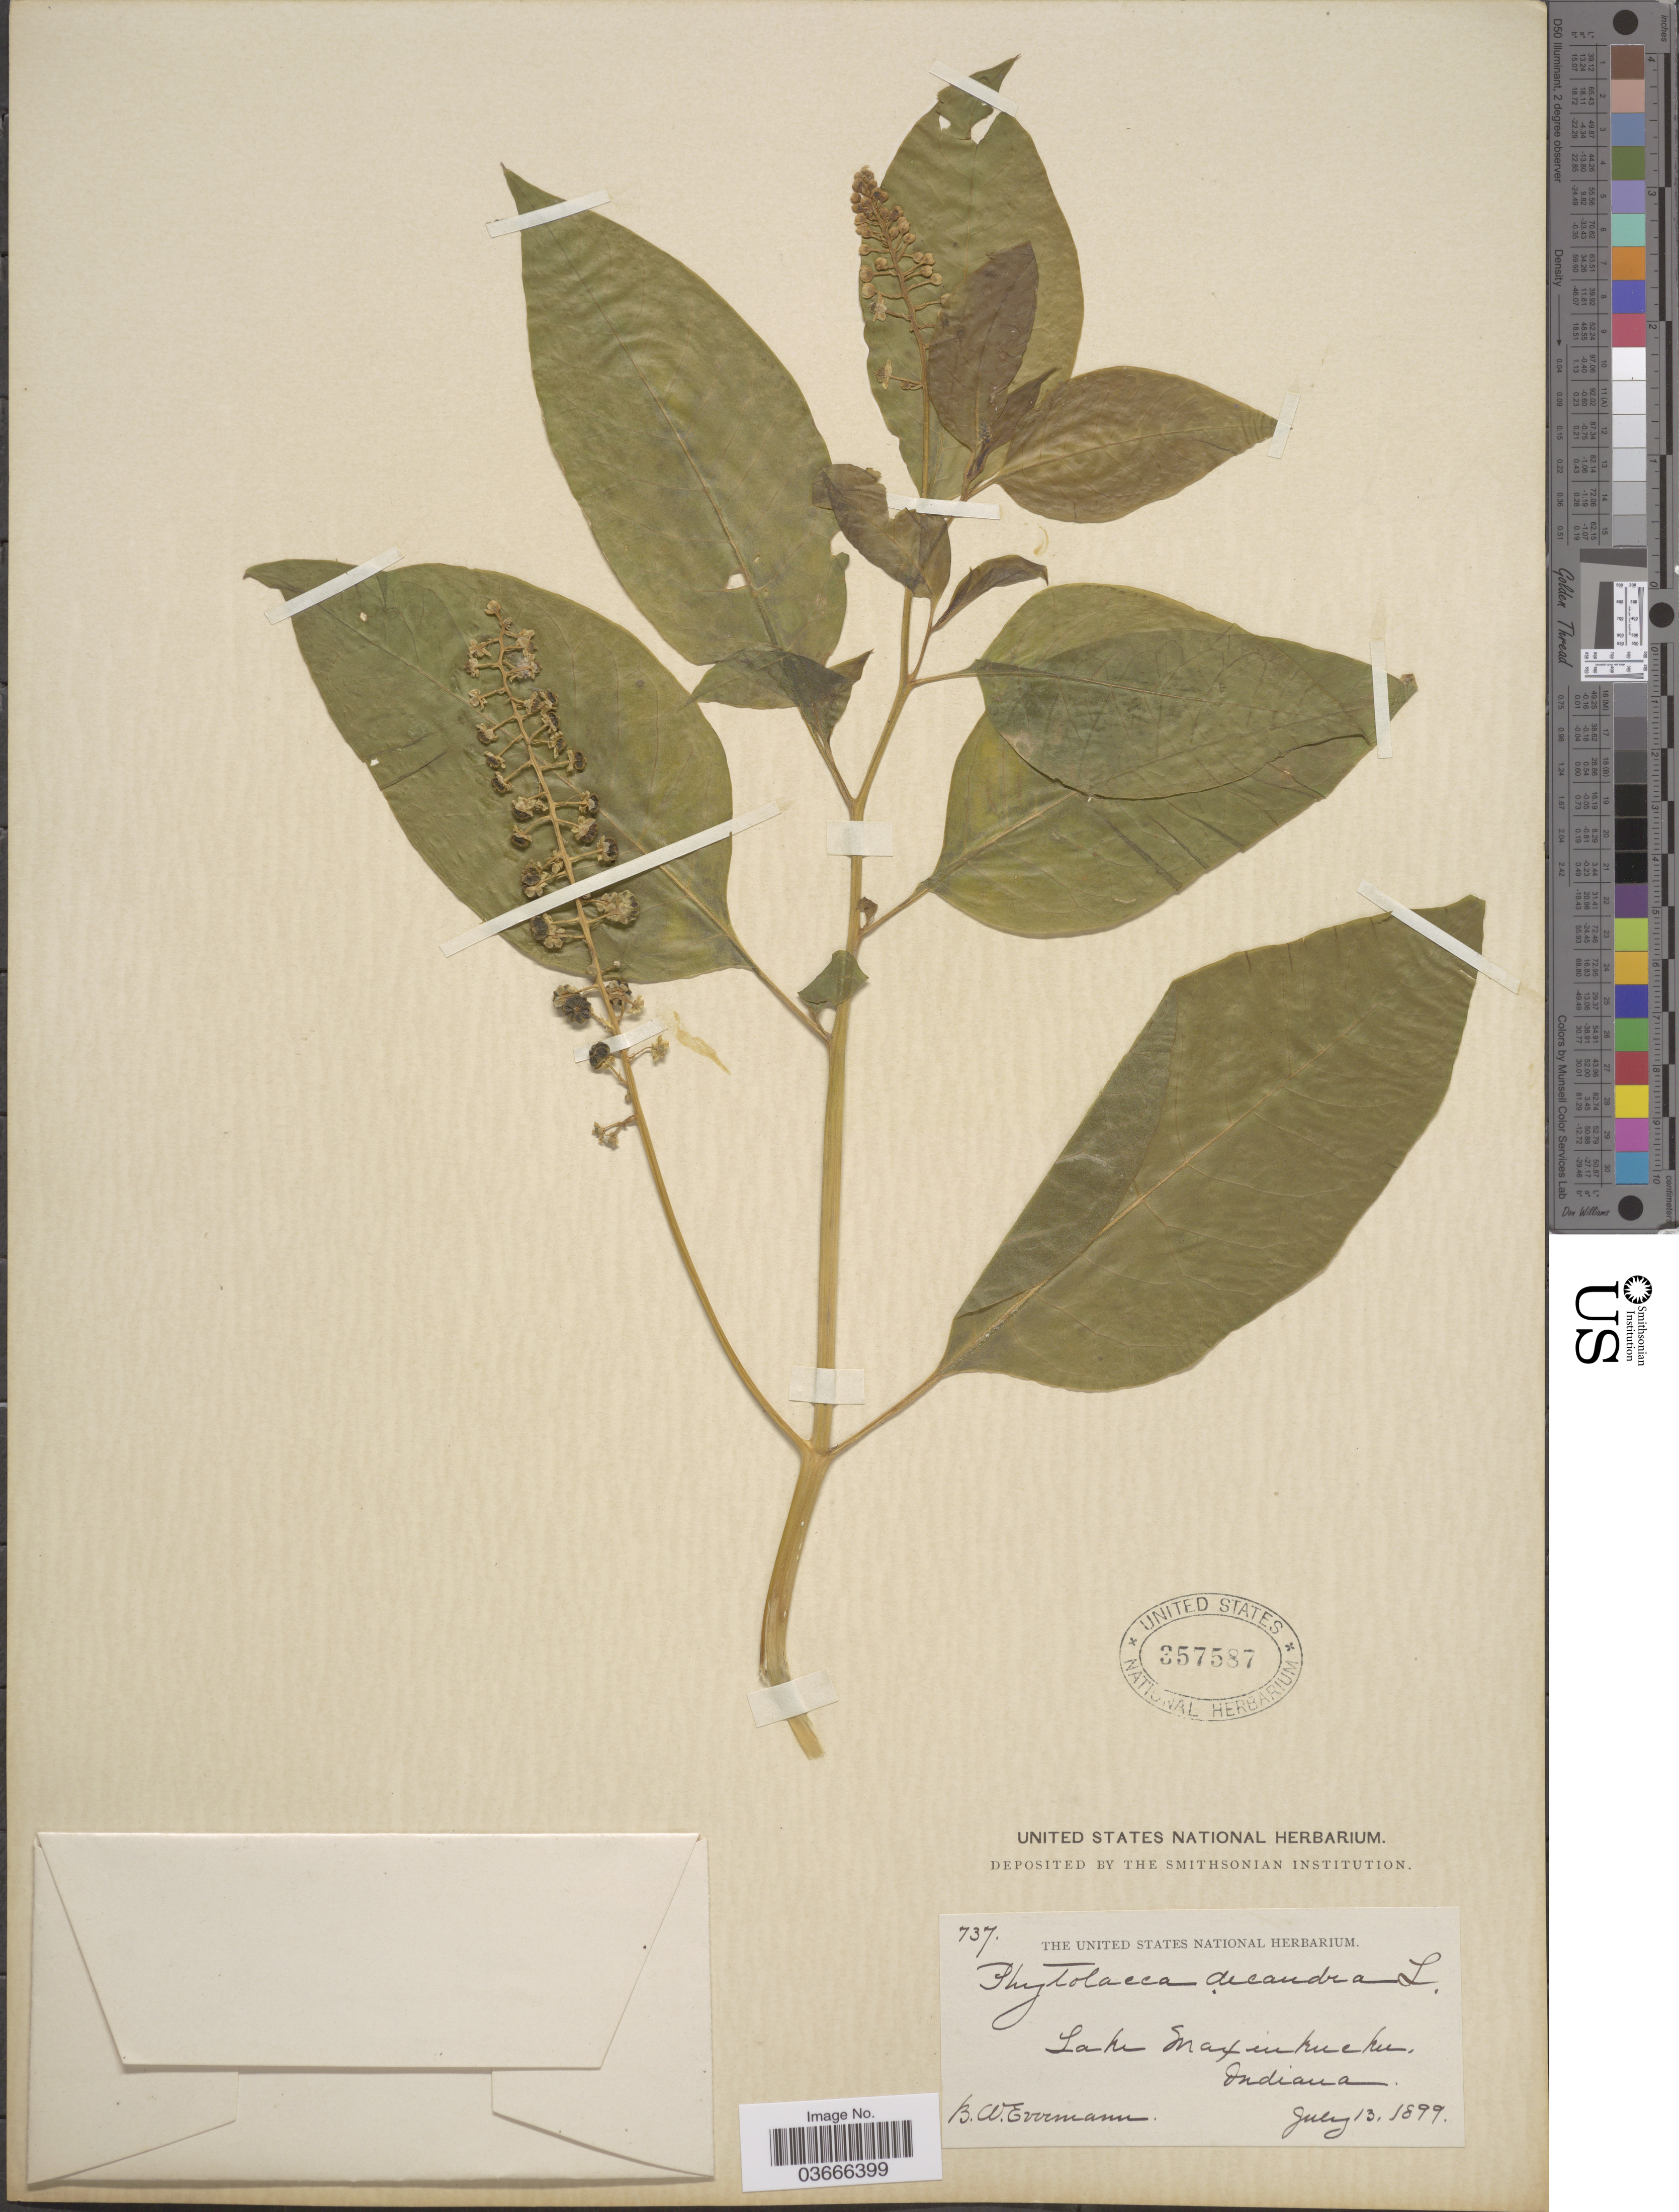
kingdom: Plantae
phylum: Tracheophyta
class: Magnoliopsida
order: Caryophyllales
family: Phytolaccaceae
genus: Phytolacca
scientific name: Phytolacca americana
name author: L.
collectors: B. W. Evermann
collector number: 737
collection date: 1899-07-13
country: United States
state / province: Indiana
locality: Lake Maxinkuckee.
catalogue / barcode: US 357587